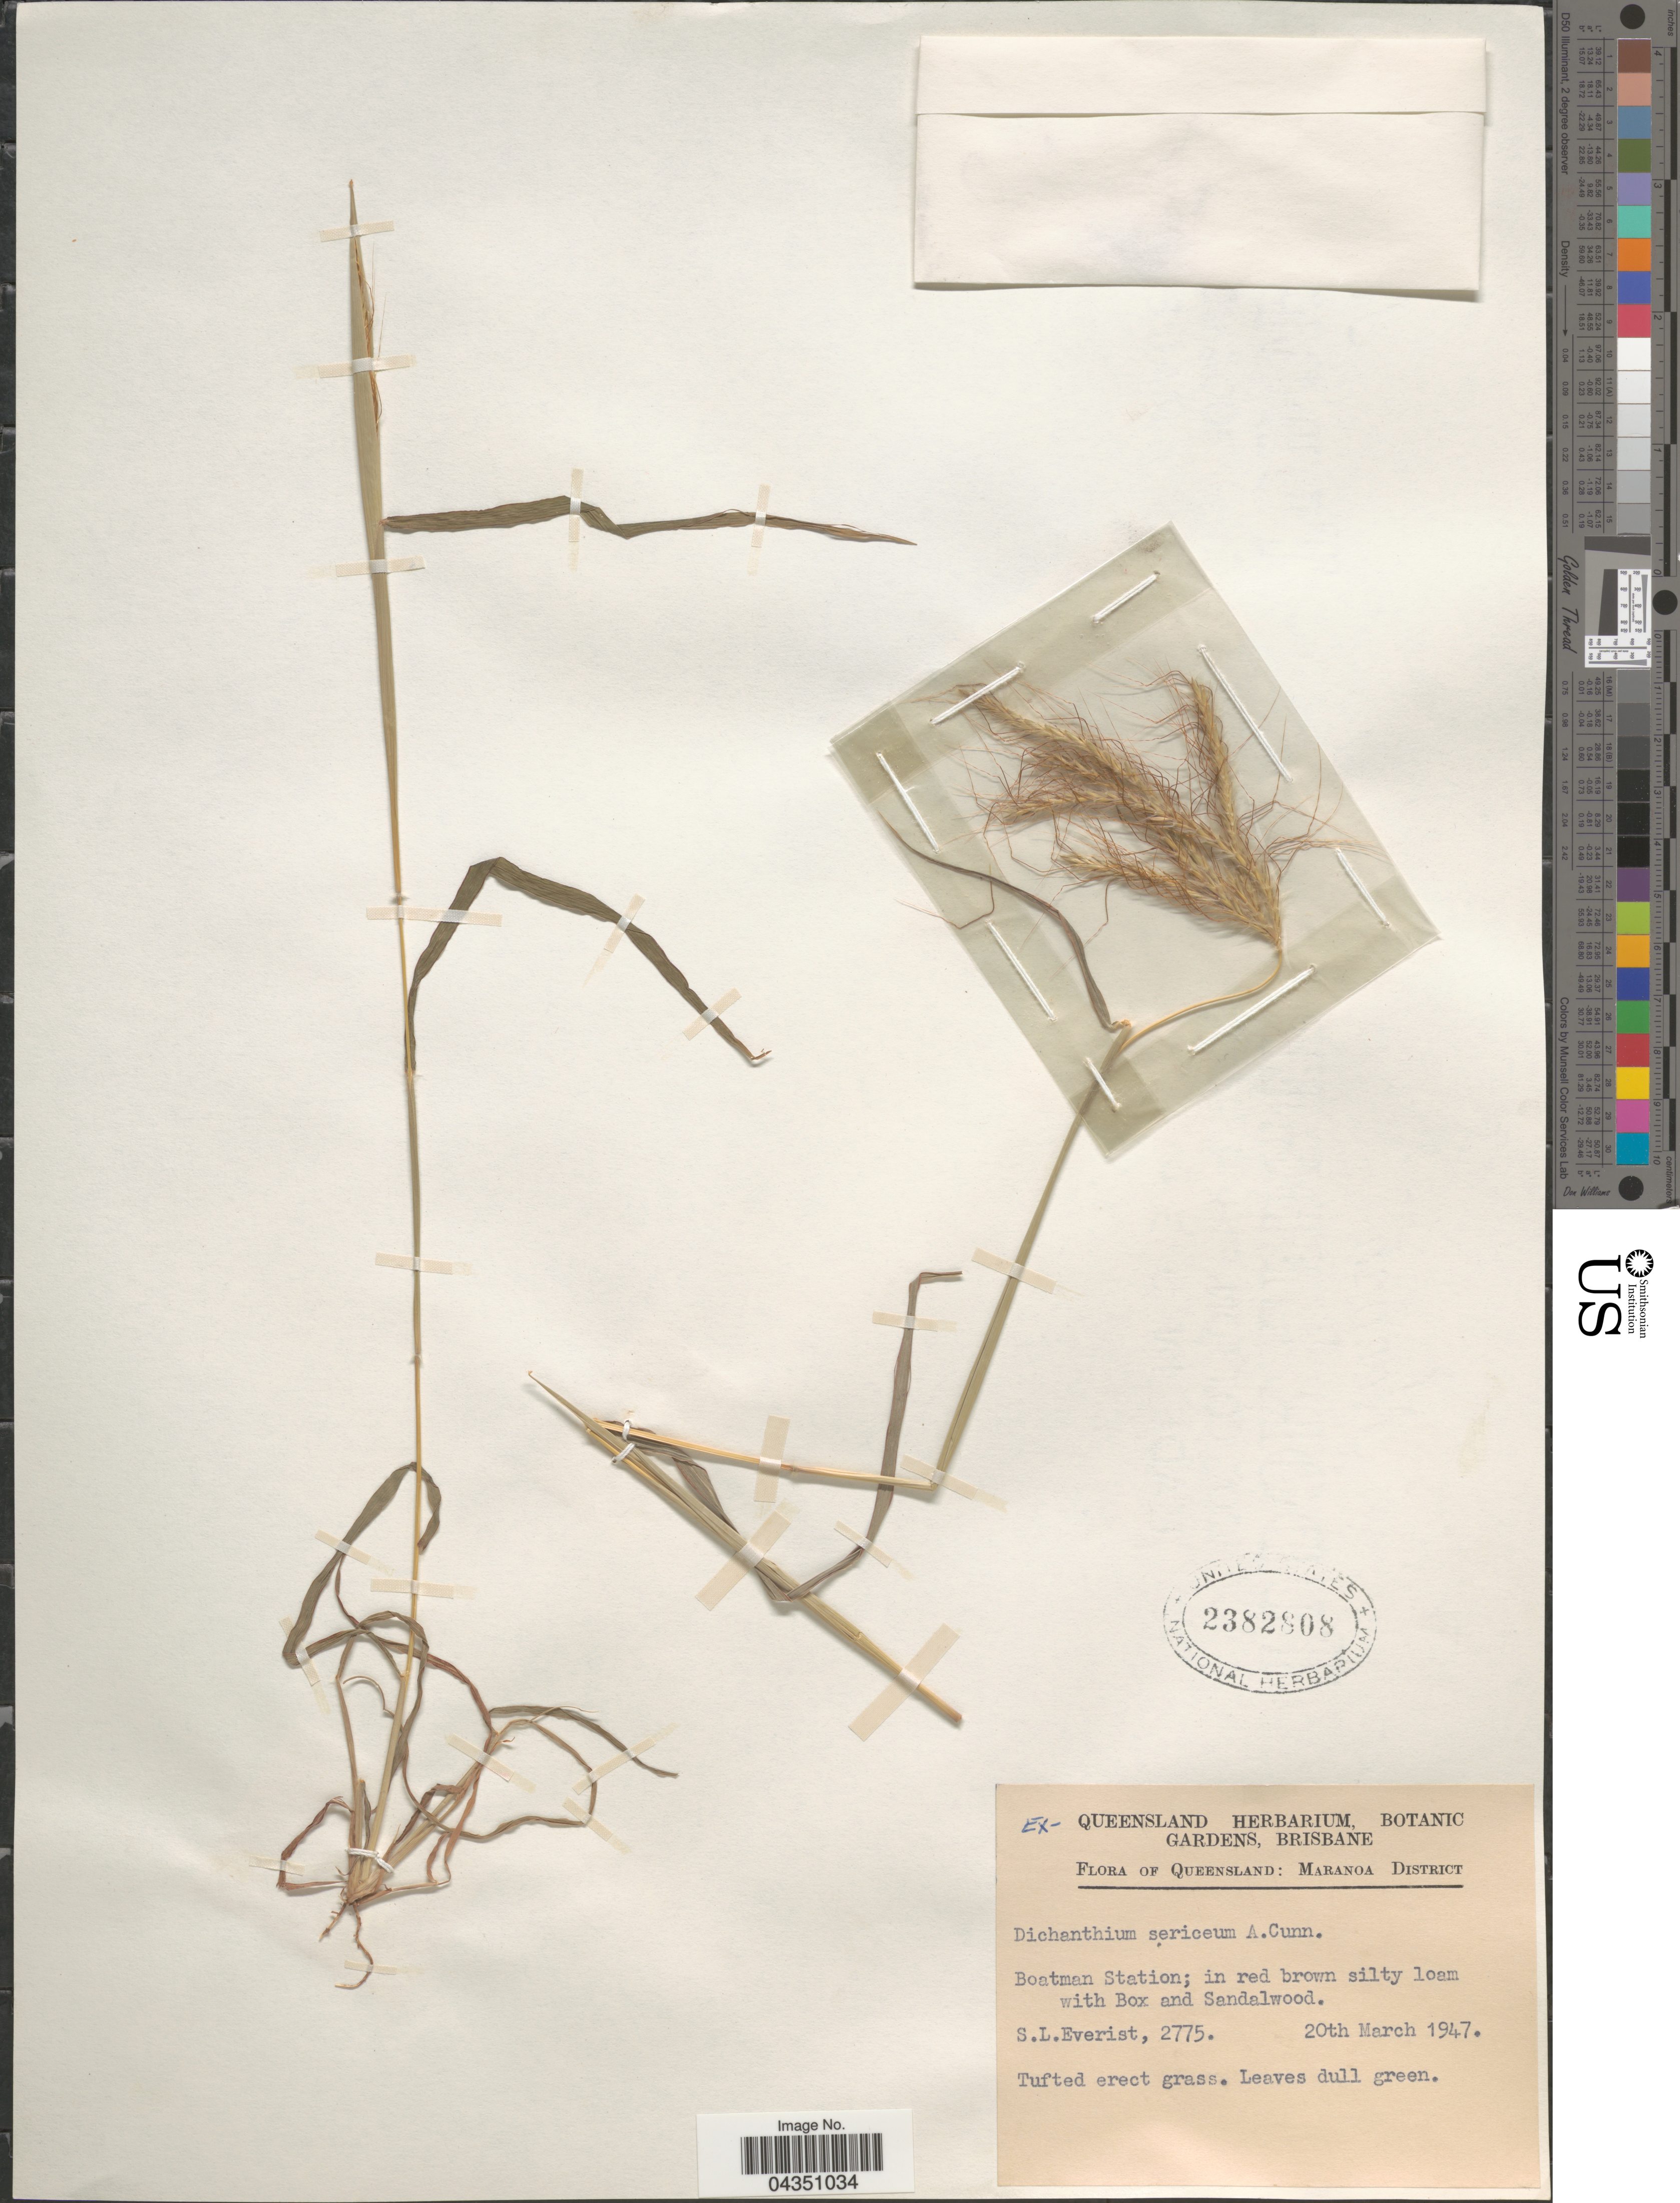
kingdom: Plantae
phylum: Tracheophyta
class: Liliopsida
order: Poales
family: Poaceae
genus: Dichanthium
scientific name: Dichanthium sericeum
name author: (R. Br.) A. Camus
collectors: S. Everist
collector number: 2775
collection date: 1947-03-20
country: Australia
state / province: Queensland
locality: Maranoa District. Boatman Station: in red brown silty loam with Box and Sandalwood.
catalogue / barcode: US 2382808